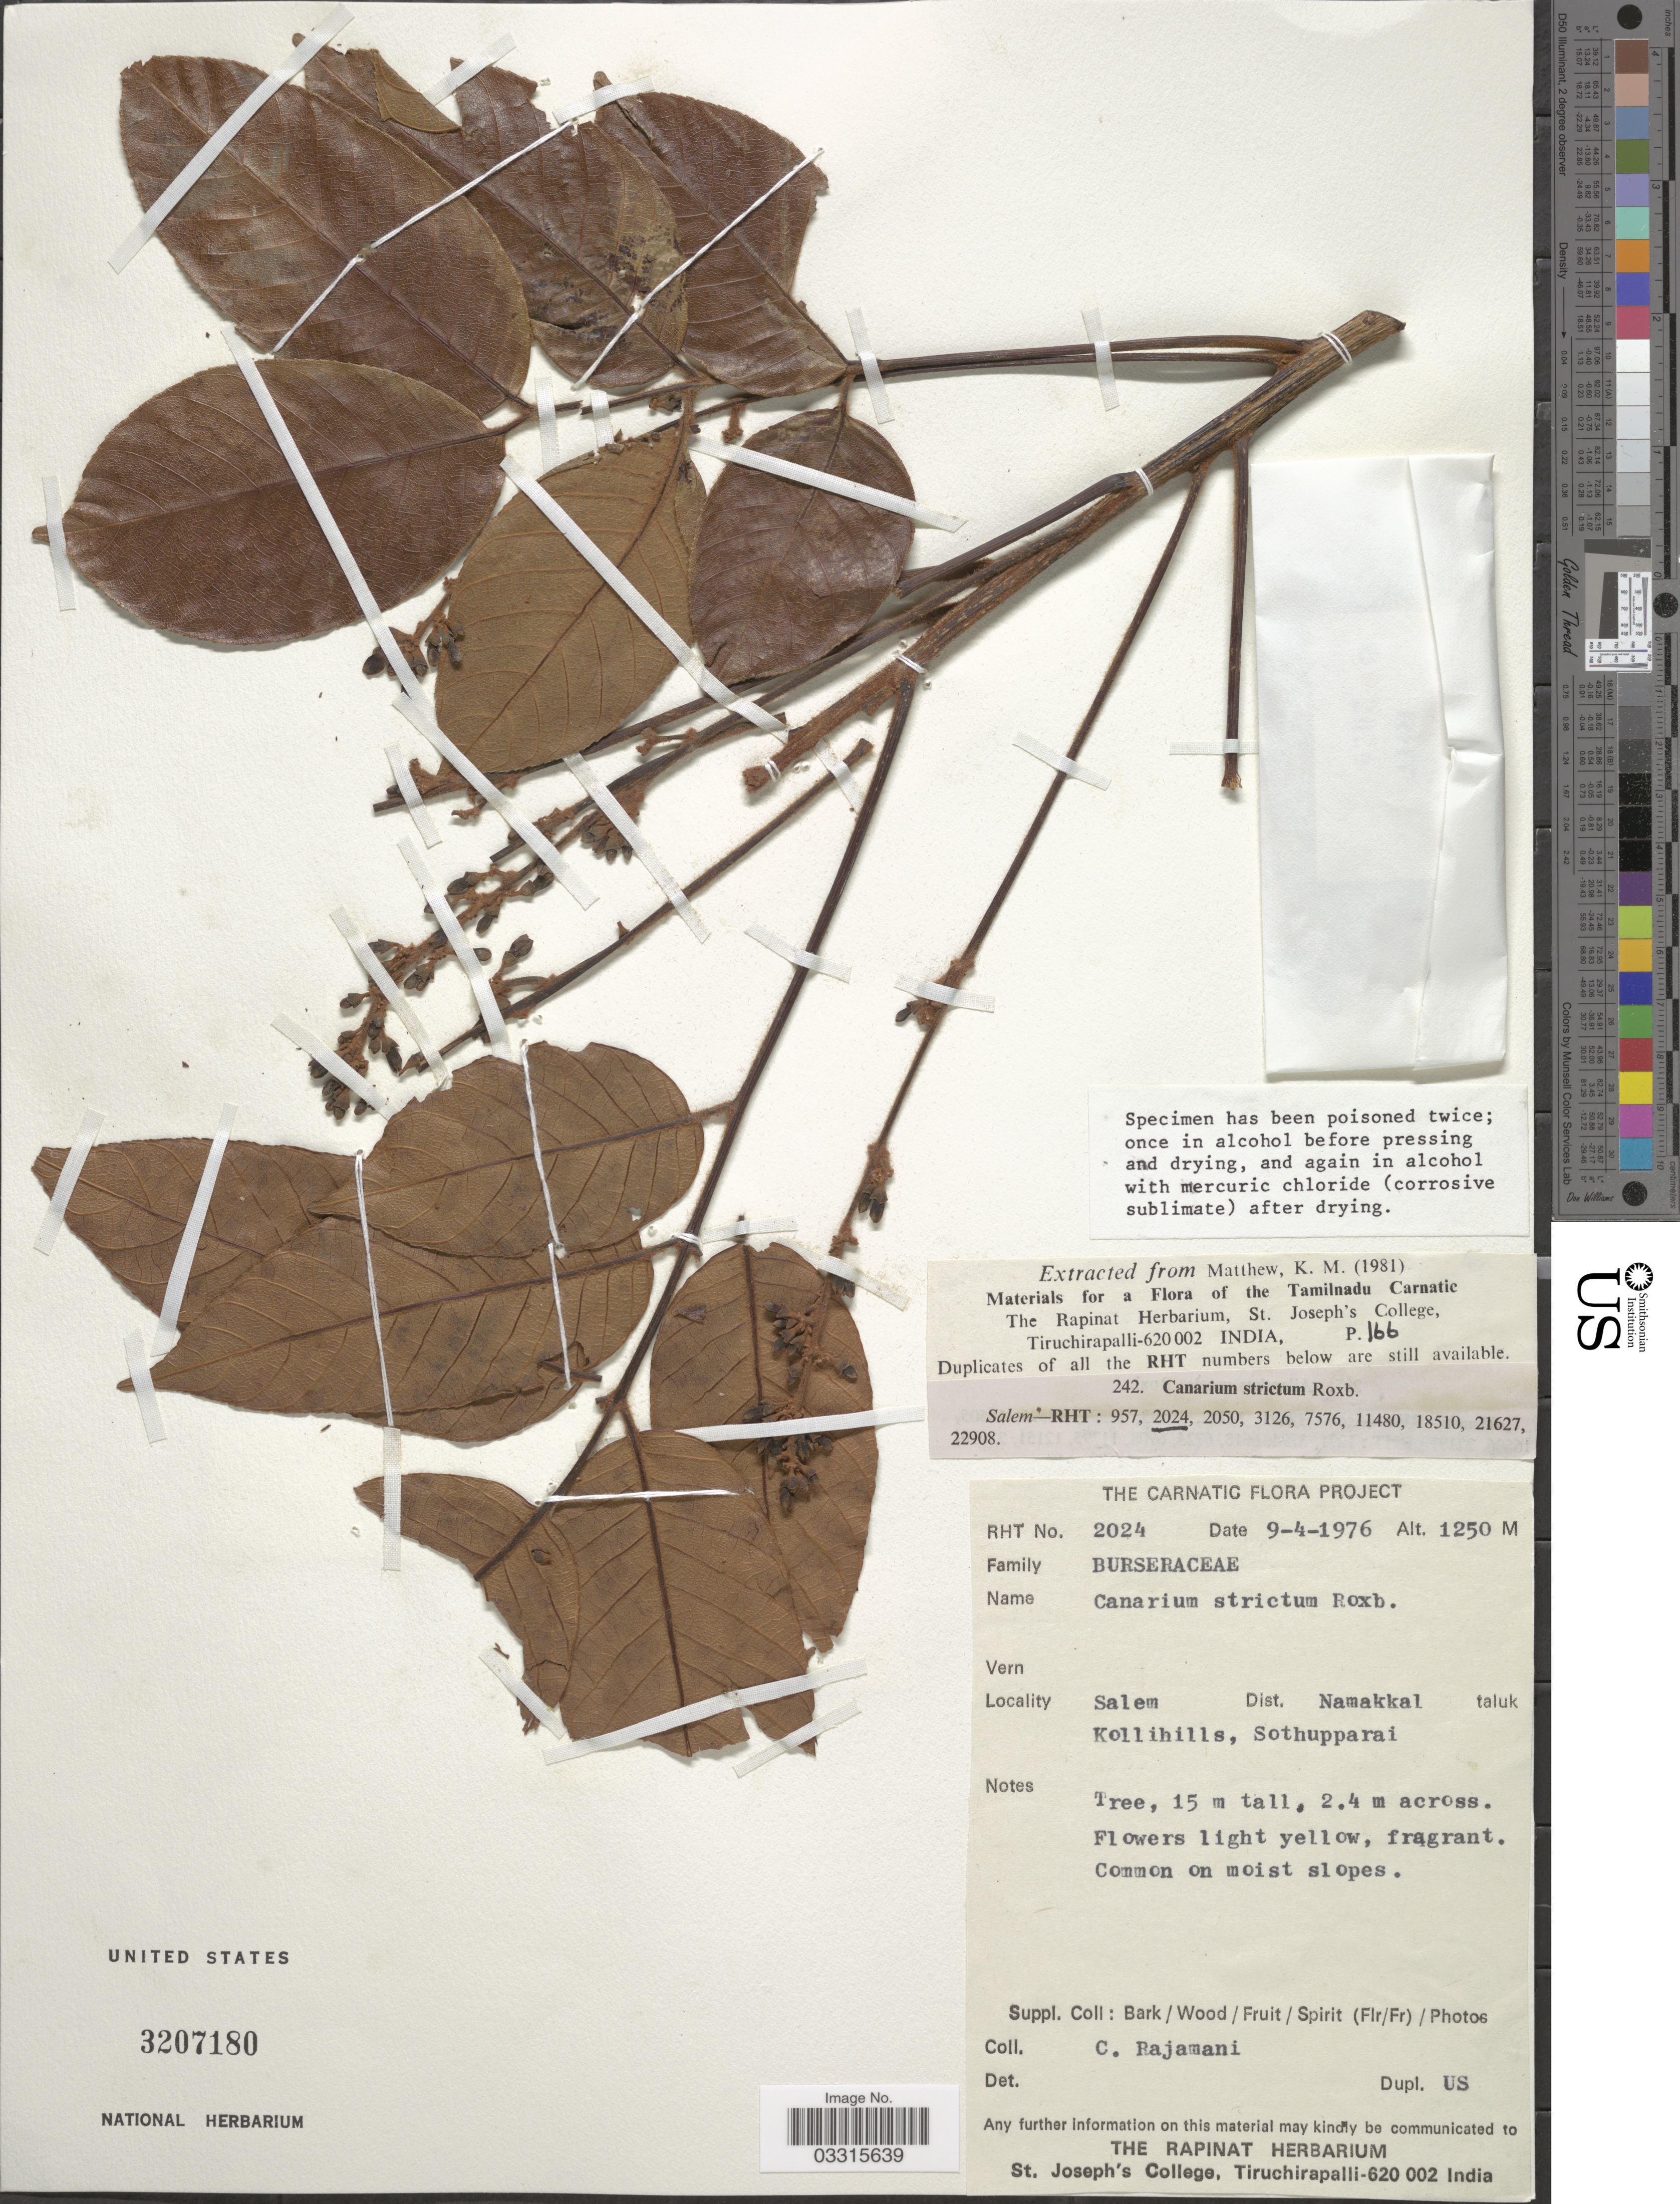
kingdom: Plantae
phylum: Tracheophyta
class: Magnoliopsida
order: Sapindales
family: Burseraceae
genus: Canarium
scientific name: Canarium strictum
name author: Roxb.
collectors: C. Rajamani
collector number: RHT 2024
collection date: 1976-04-09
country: India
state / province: Tamil Nadu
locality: Salem. Dist. Namakkal. Kollihills, Sothupparai.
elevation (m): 1250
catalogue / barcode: US 3207180